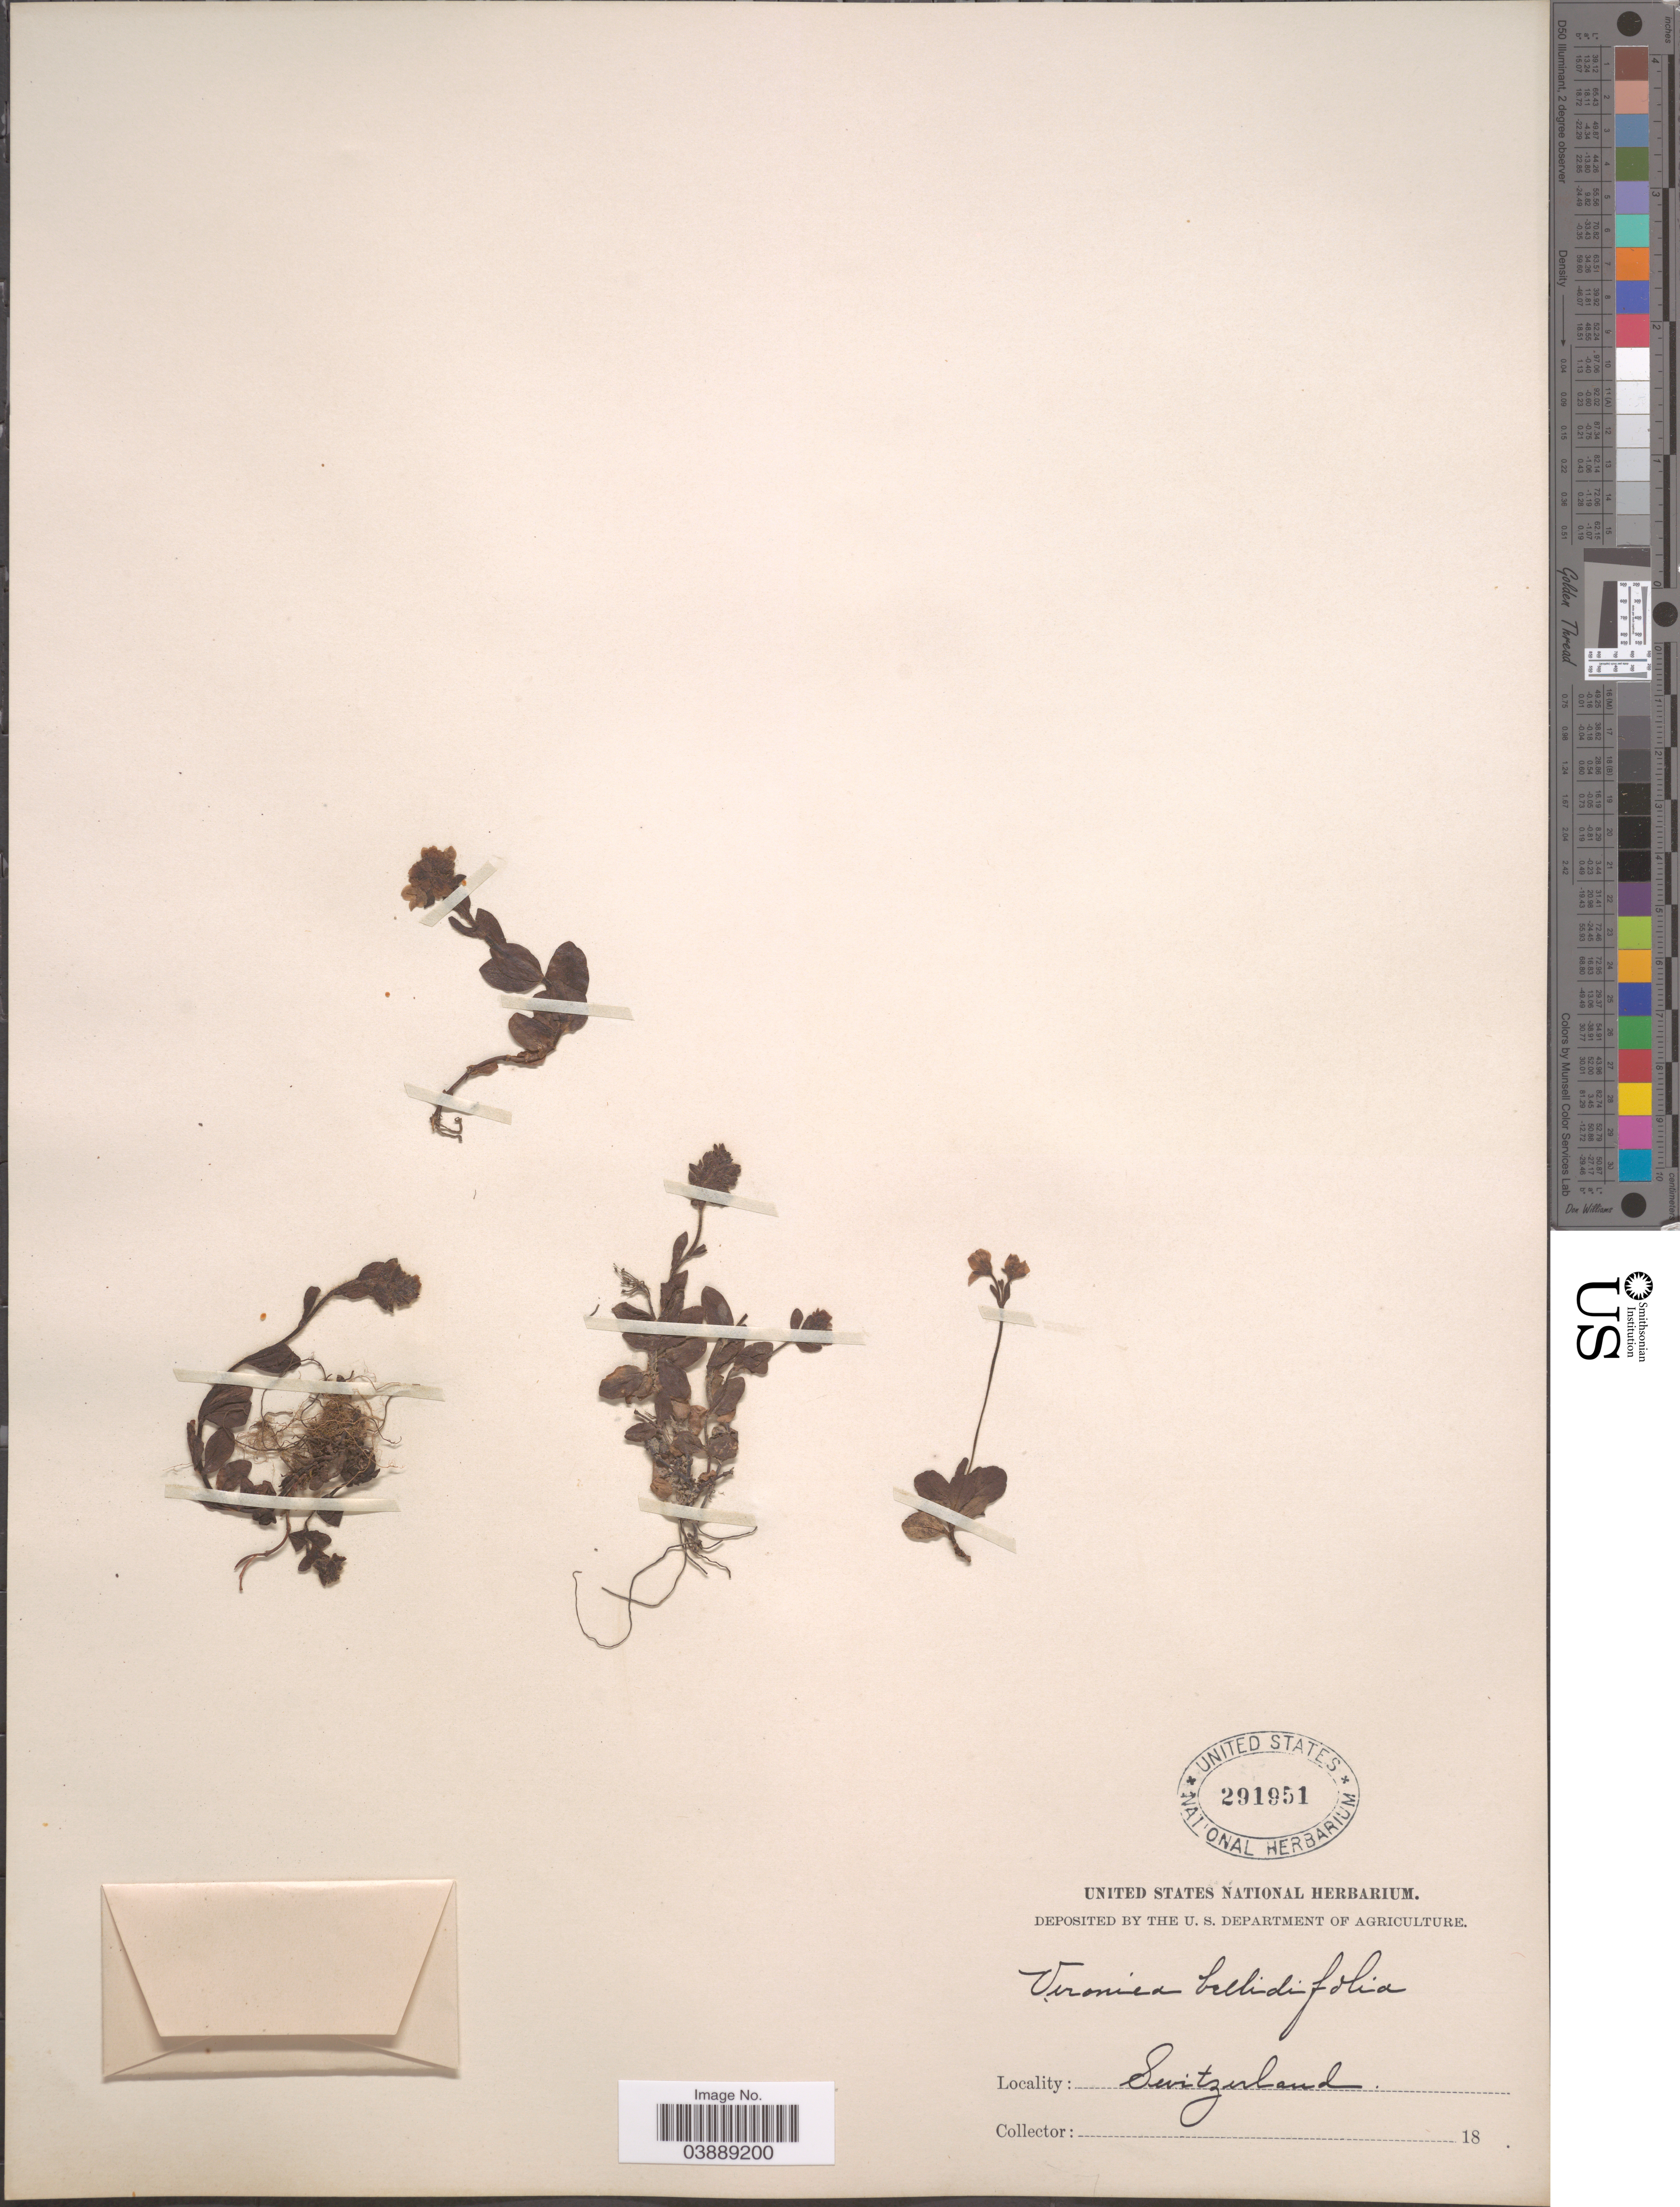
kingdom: Plantae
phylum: Tracheophyta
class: Magnoliopsida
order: Lamiales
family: Plantaginaceae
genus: Veronica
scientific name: Veronica bellidifolia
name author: Juz.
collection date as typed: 18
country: Switzerland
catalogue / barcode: US 291951